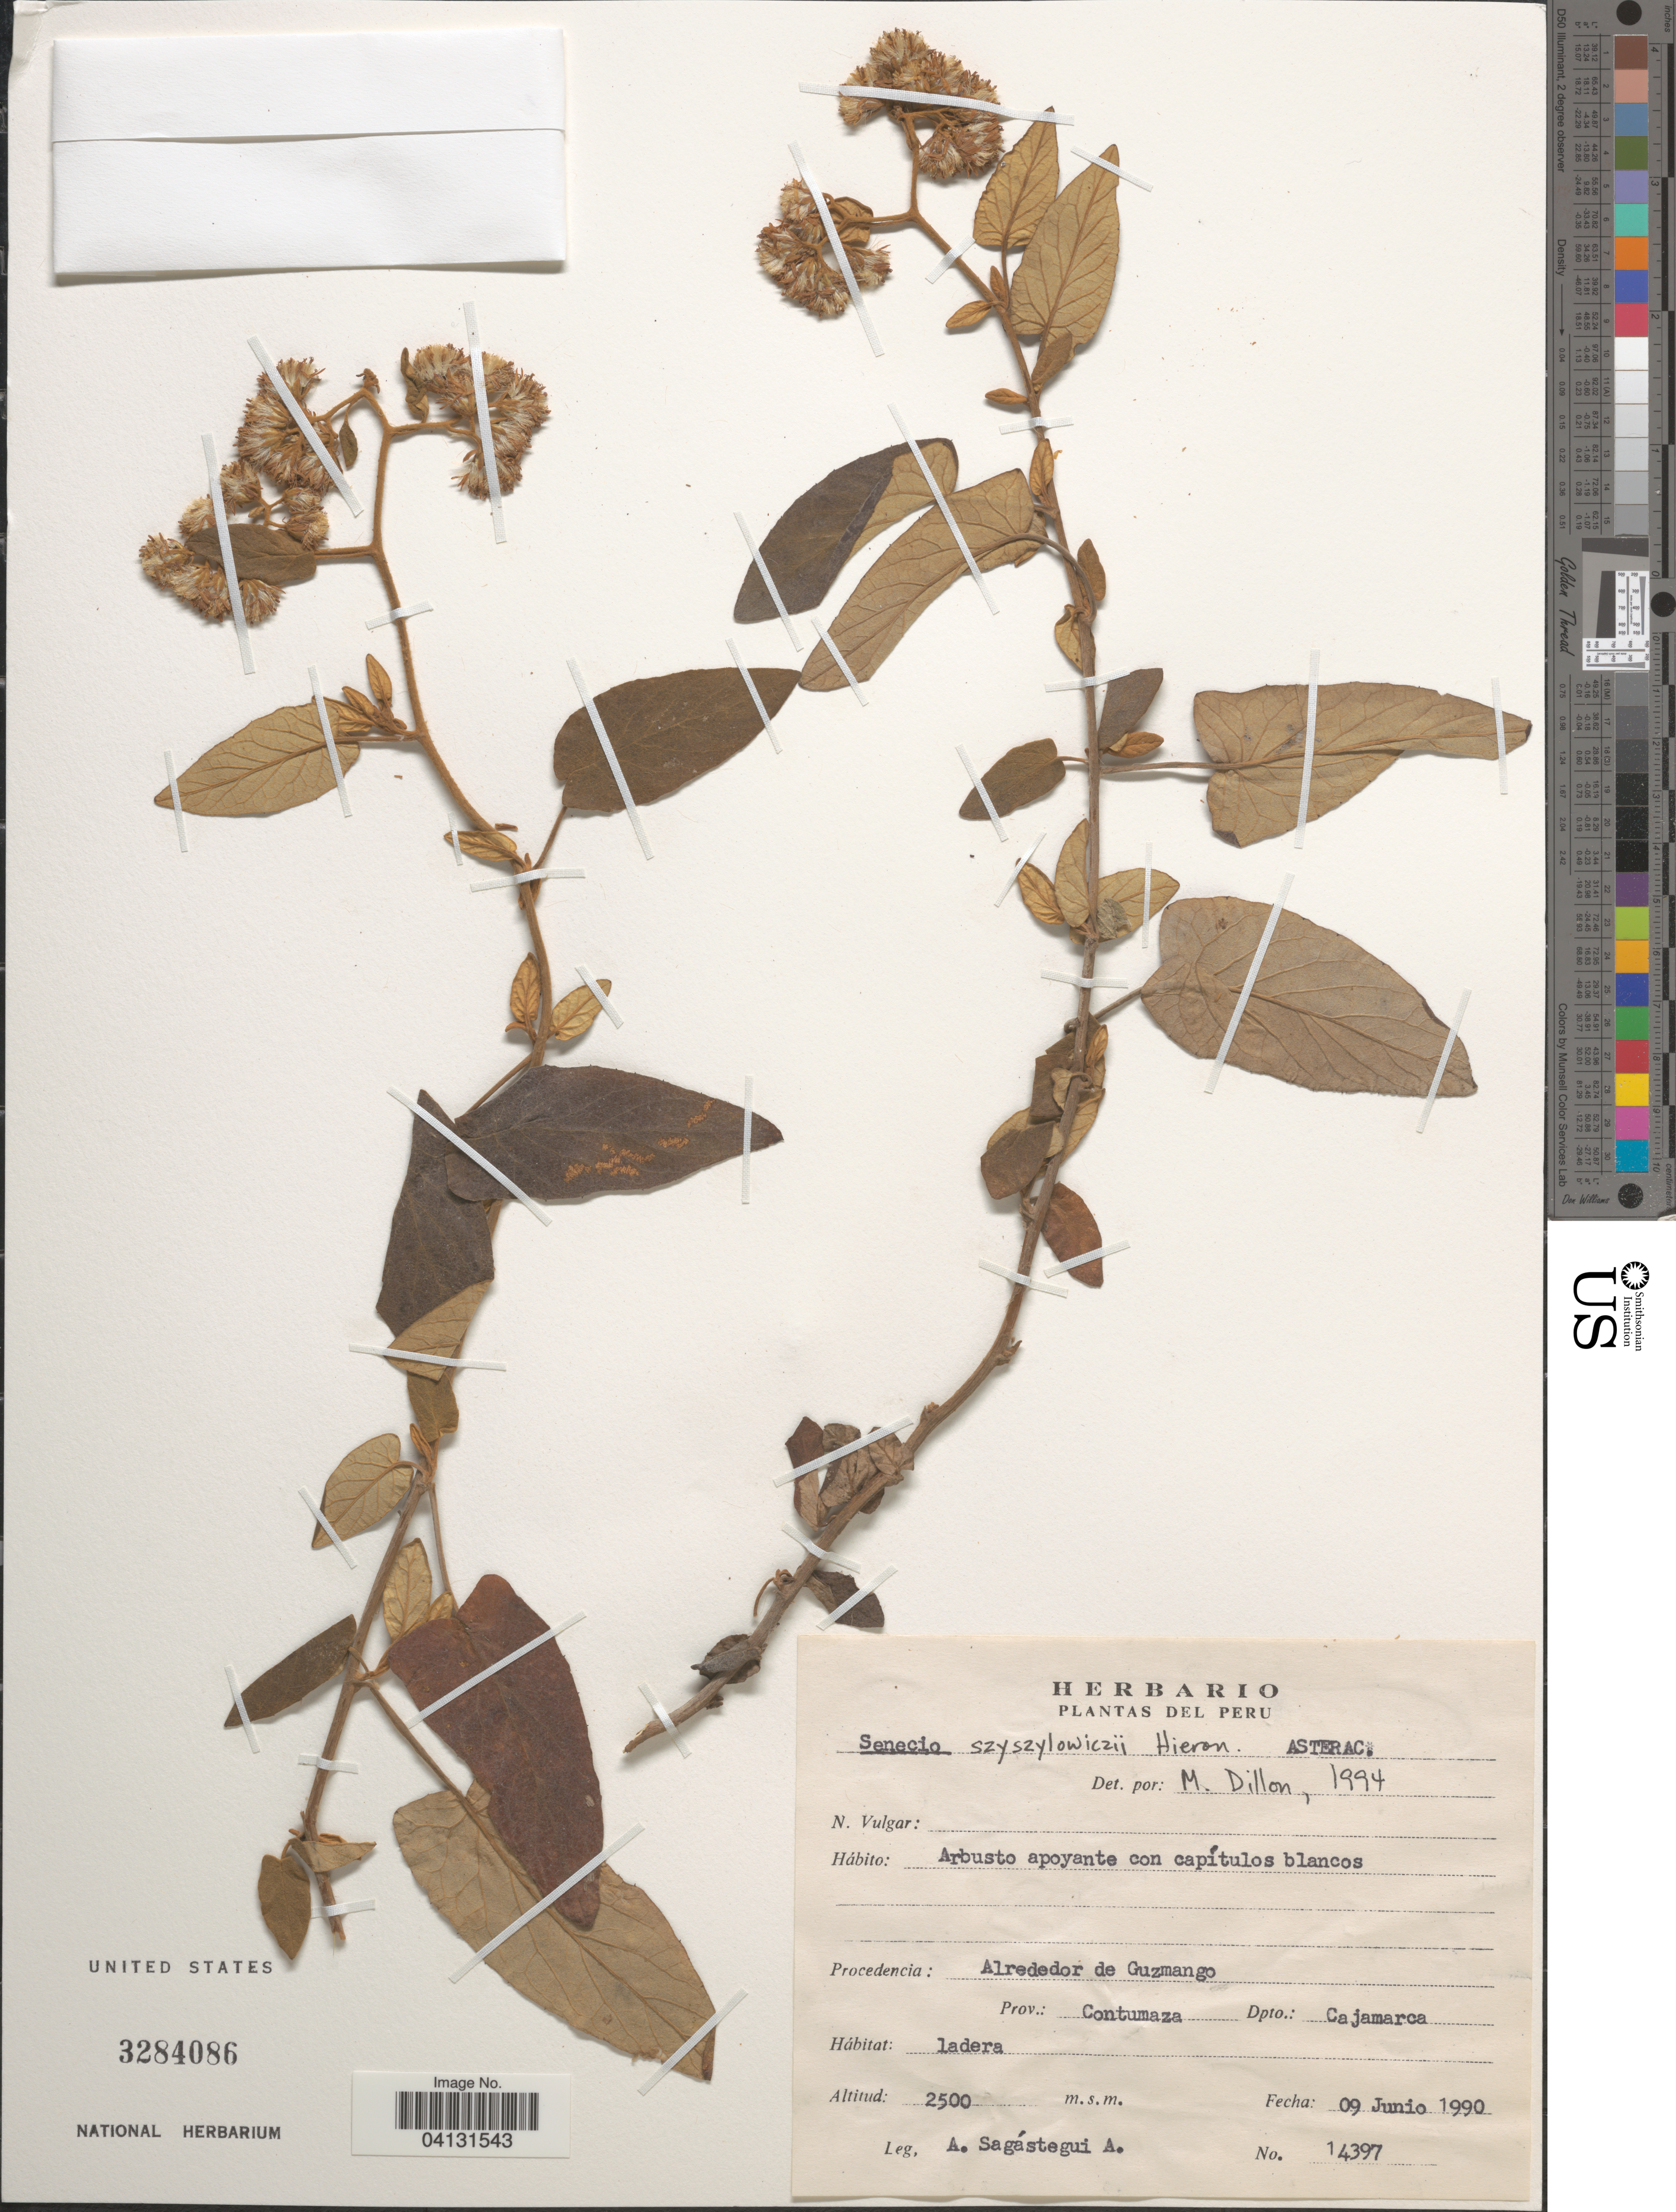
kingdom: Plantae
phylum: Tracheophyta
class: Magnoliopsida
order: Asterales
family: Asteraceae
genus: Senecio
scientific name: Senecio szyszylowiczii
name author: Hieron.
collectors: A. Sagástegui A.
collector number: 14397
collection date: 1990-06-09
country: Peru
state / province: Cajamarca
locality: Alrededor de Guzmango. Prov.: Contumaza. Dpto.: Cajamarca.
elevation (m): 2500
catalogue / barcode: US 3284086